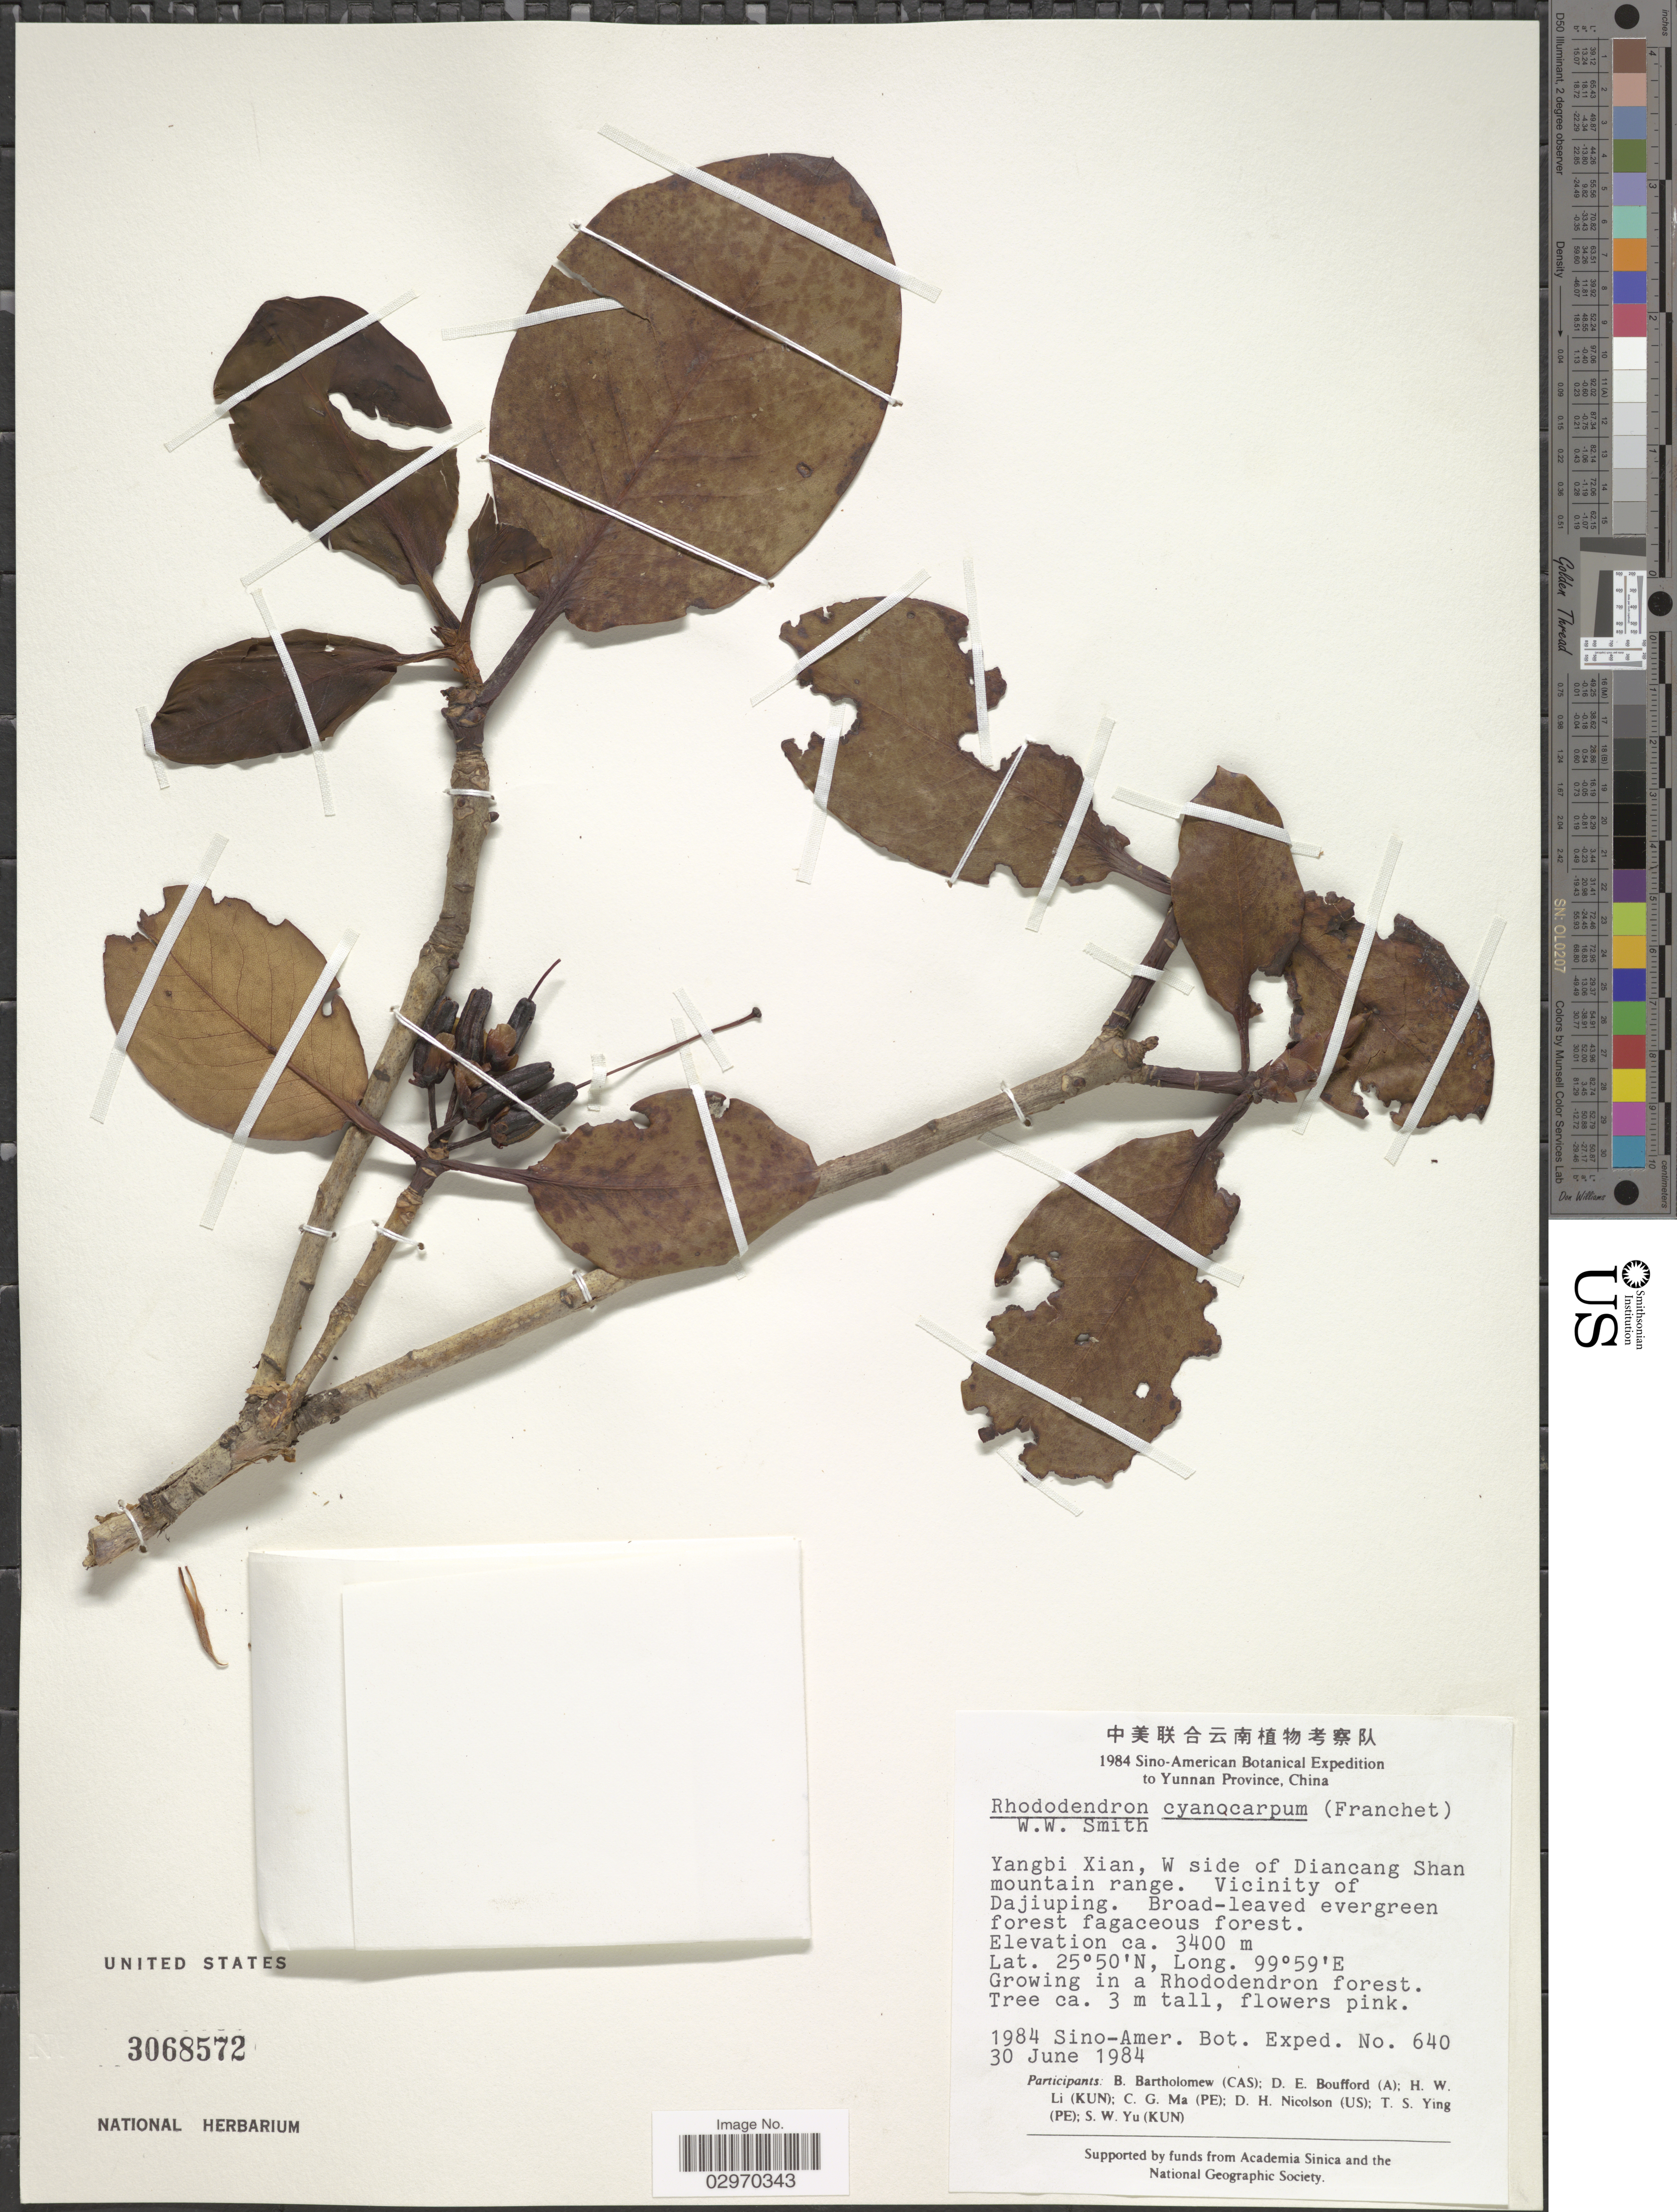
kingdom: Plantae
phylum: Tracheophyta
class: Magnoliopsida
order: Ericales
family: Ericaceae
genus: Rhododendron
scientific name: Rhododendron cyanocarpum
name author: (Franch.) Franch. ex W.W. Sm.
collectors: Sino-Amer. Bot. Exped. 1984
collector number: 640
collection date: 1984-06-30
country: China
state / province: Yunnan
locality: Yangbi Xian, W side of Diancang Shan mountain range. Vicinity of Dajiuping.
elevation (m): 3400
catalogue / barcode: US 3068572